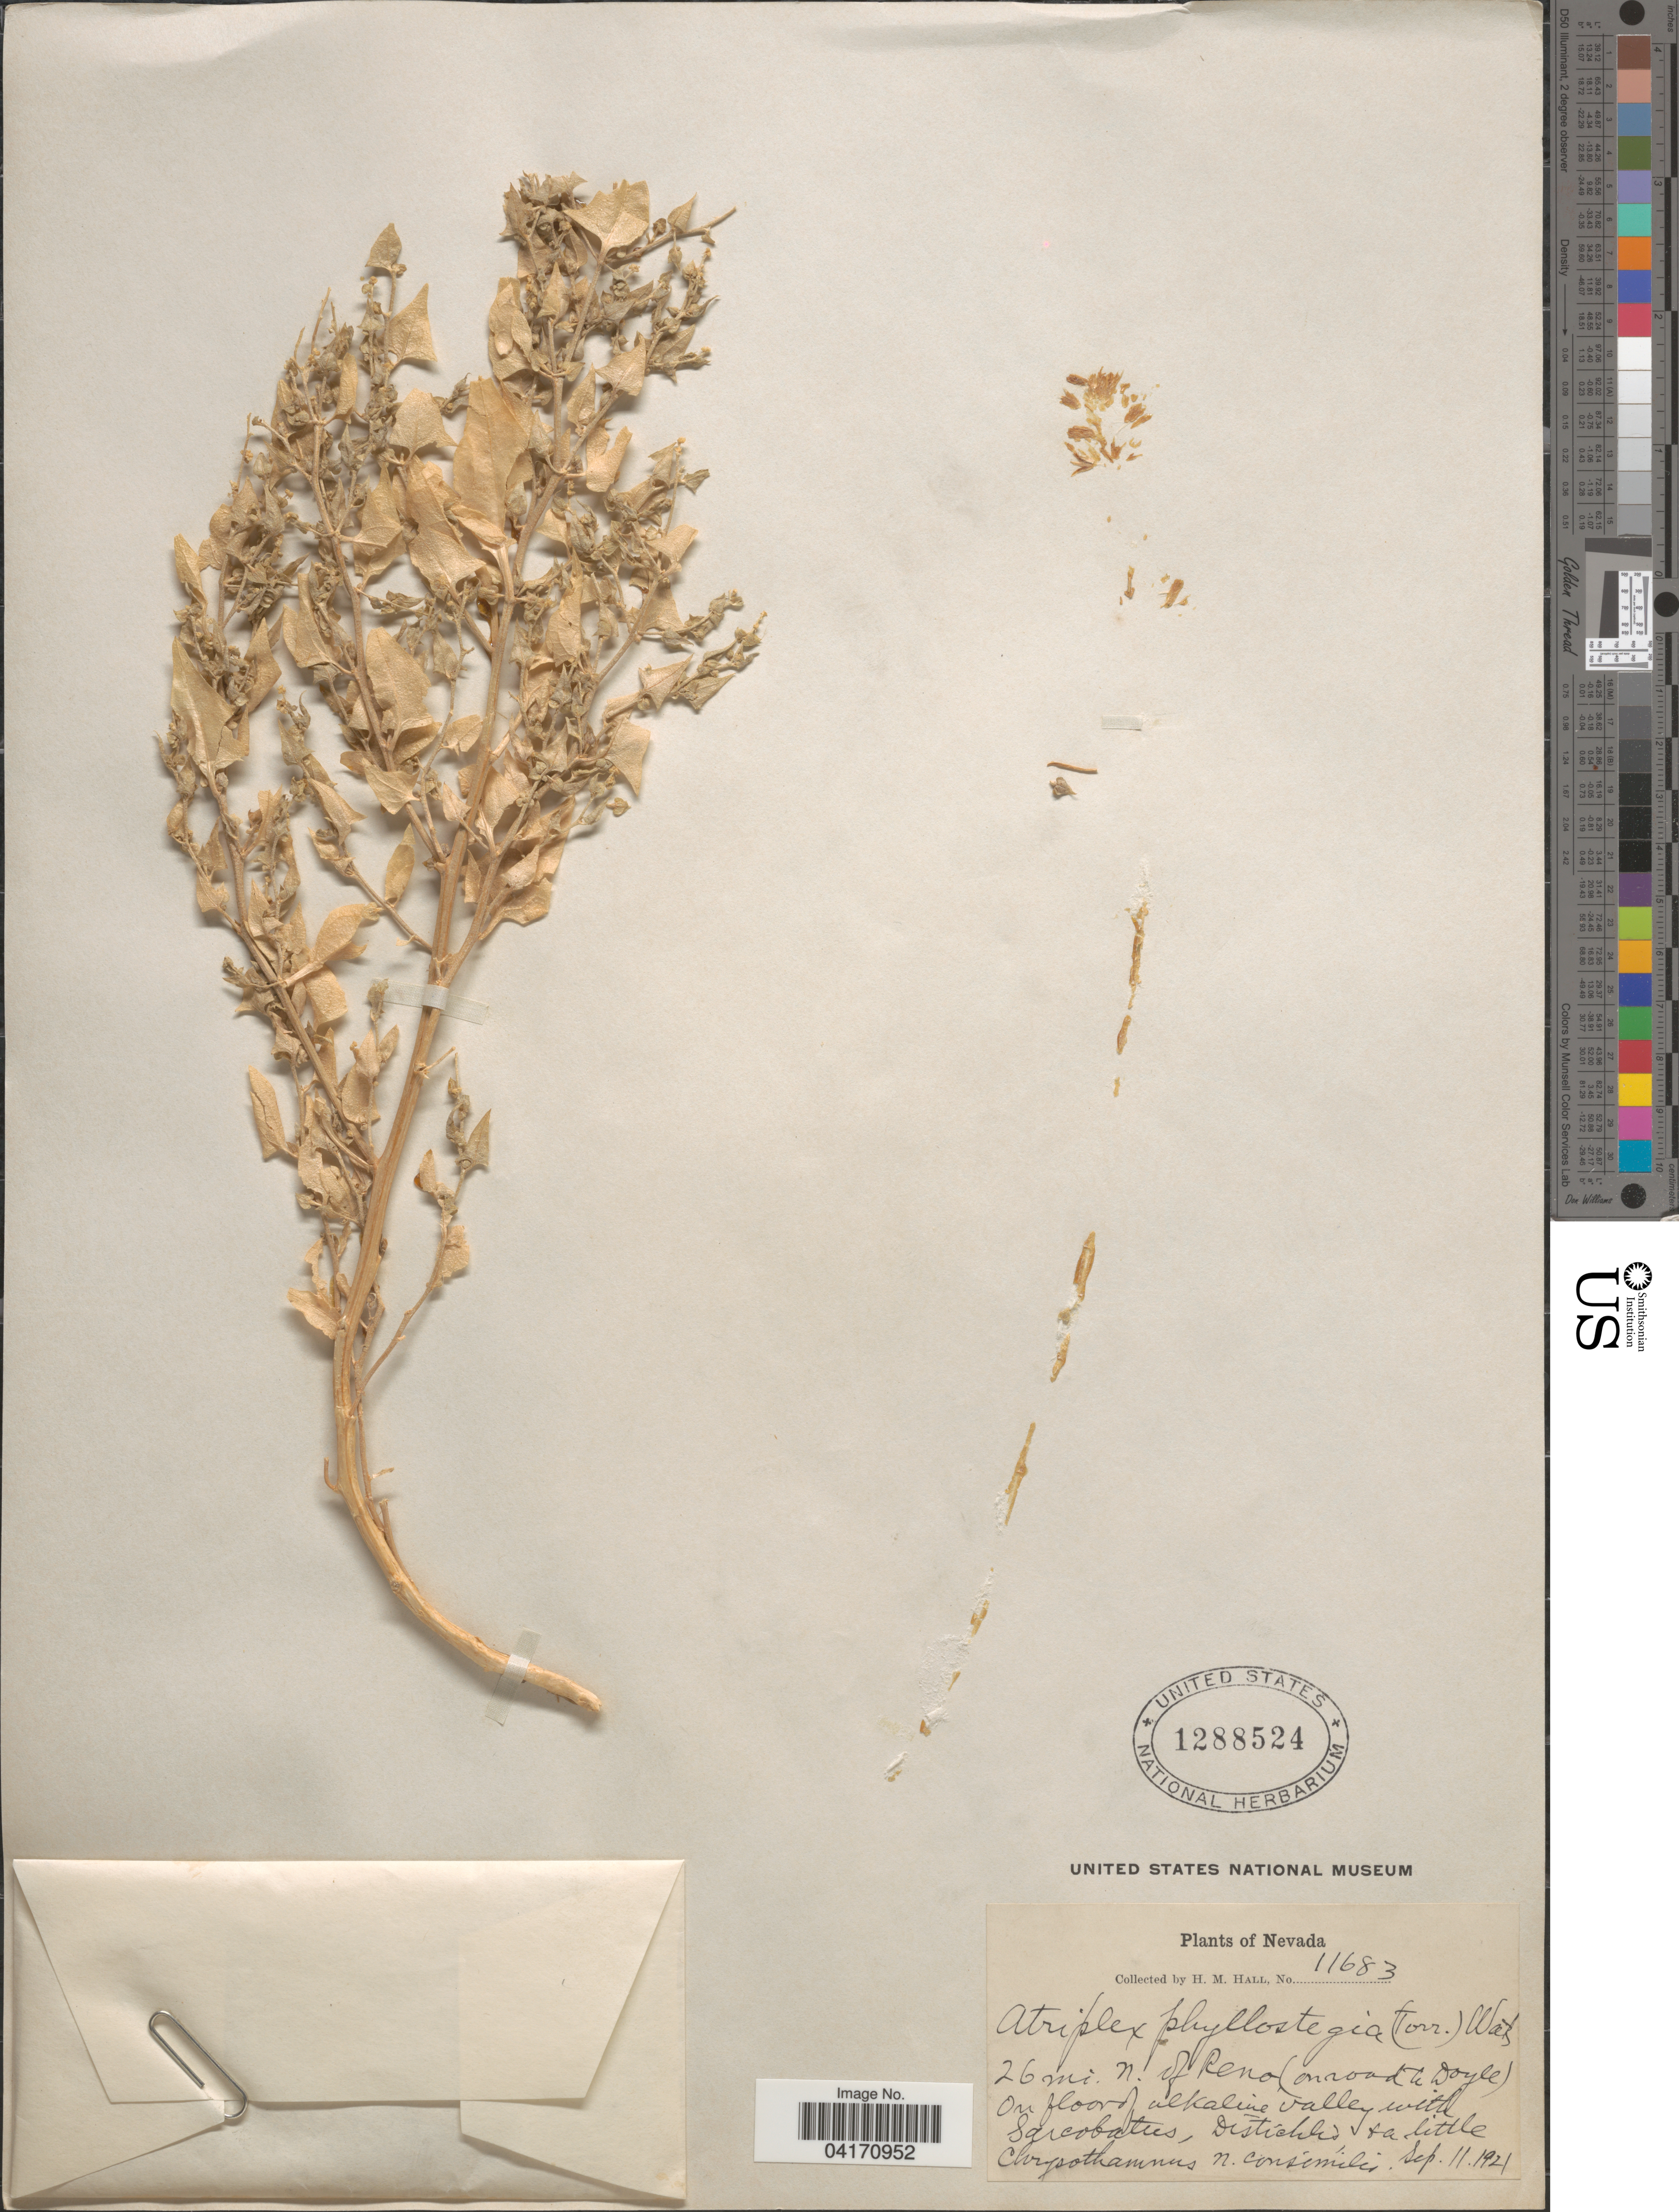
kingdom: Plantae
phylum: Tracheophyta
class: Magnoliopsida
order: Caryophyllales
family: Amaranthaceae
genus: Atriplex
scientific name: Atriplex phyllostegia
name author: (Torr. ex S. Watson) S. Watson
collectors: H. M. Hall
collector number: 11683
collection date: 1921-09-11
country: United States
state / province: Nevada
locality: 26 mi. N. of Reno (on road to Doyle).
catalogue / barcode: US 1288524